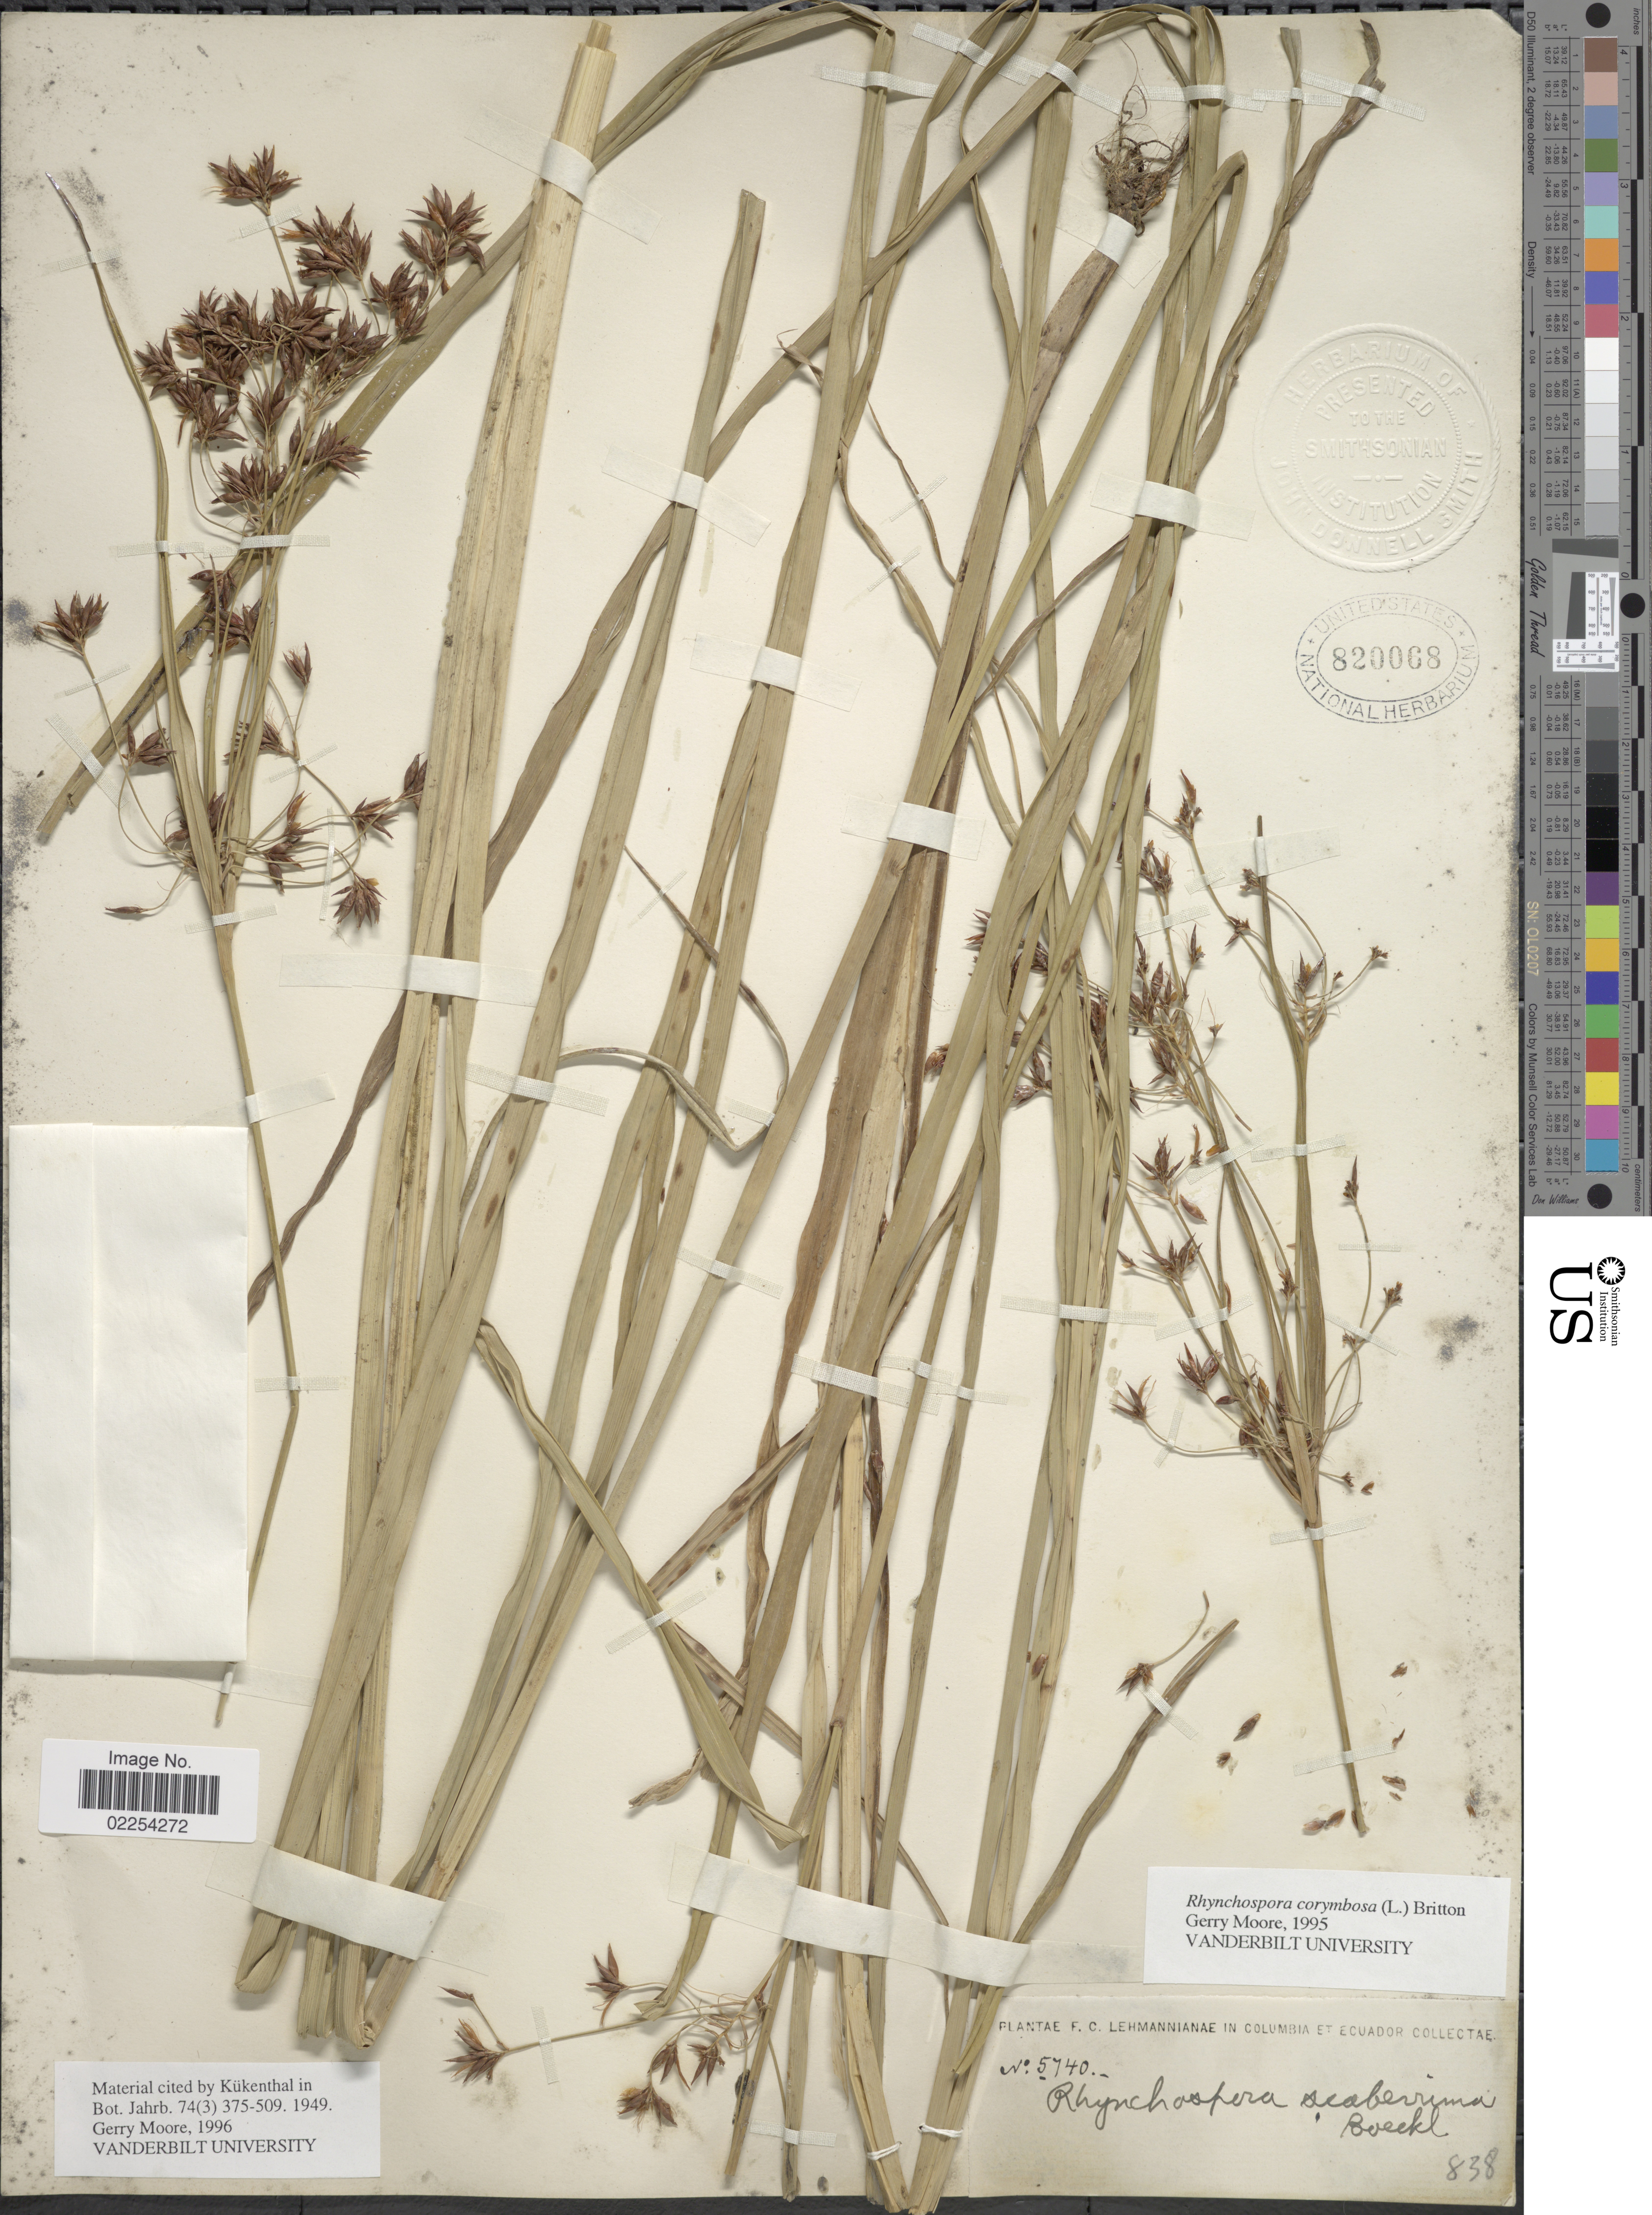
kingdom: Plantae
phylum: Tracheophyta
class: Liliopsida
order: Poales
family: Cyperaceae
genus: Rhynchospora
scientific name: Rhynchospora corymbosa var. asperula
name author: (Nees) Kük.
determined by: Weber, P., (ICN), Universidade Federal do Rio Grande do Sul (BRAZIL)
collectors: F. C. Lehmann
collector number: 5740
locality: Columbia et Ecuador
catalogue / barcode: US 820068